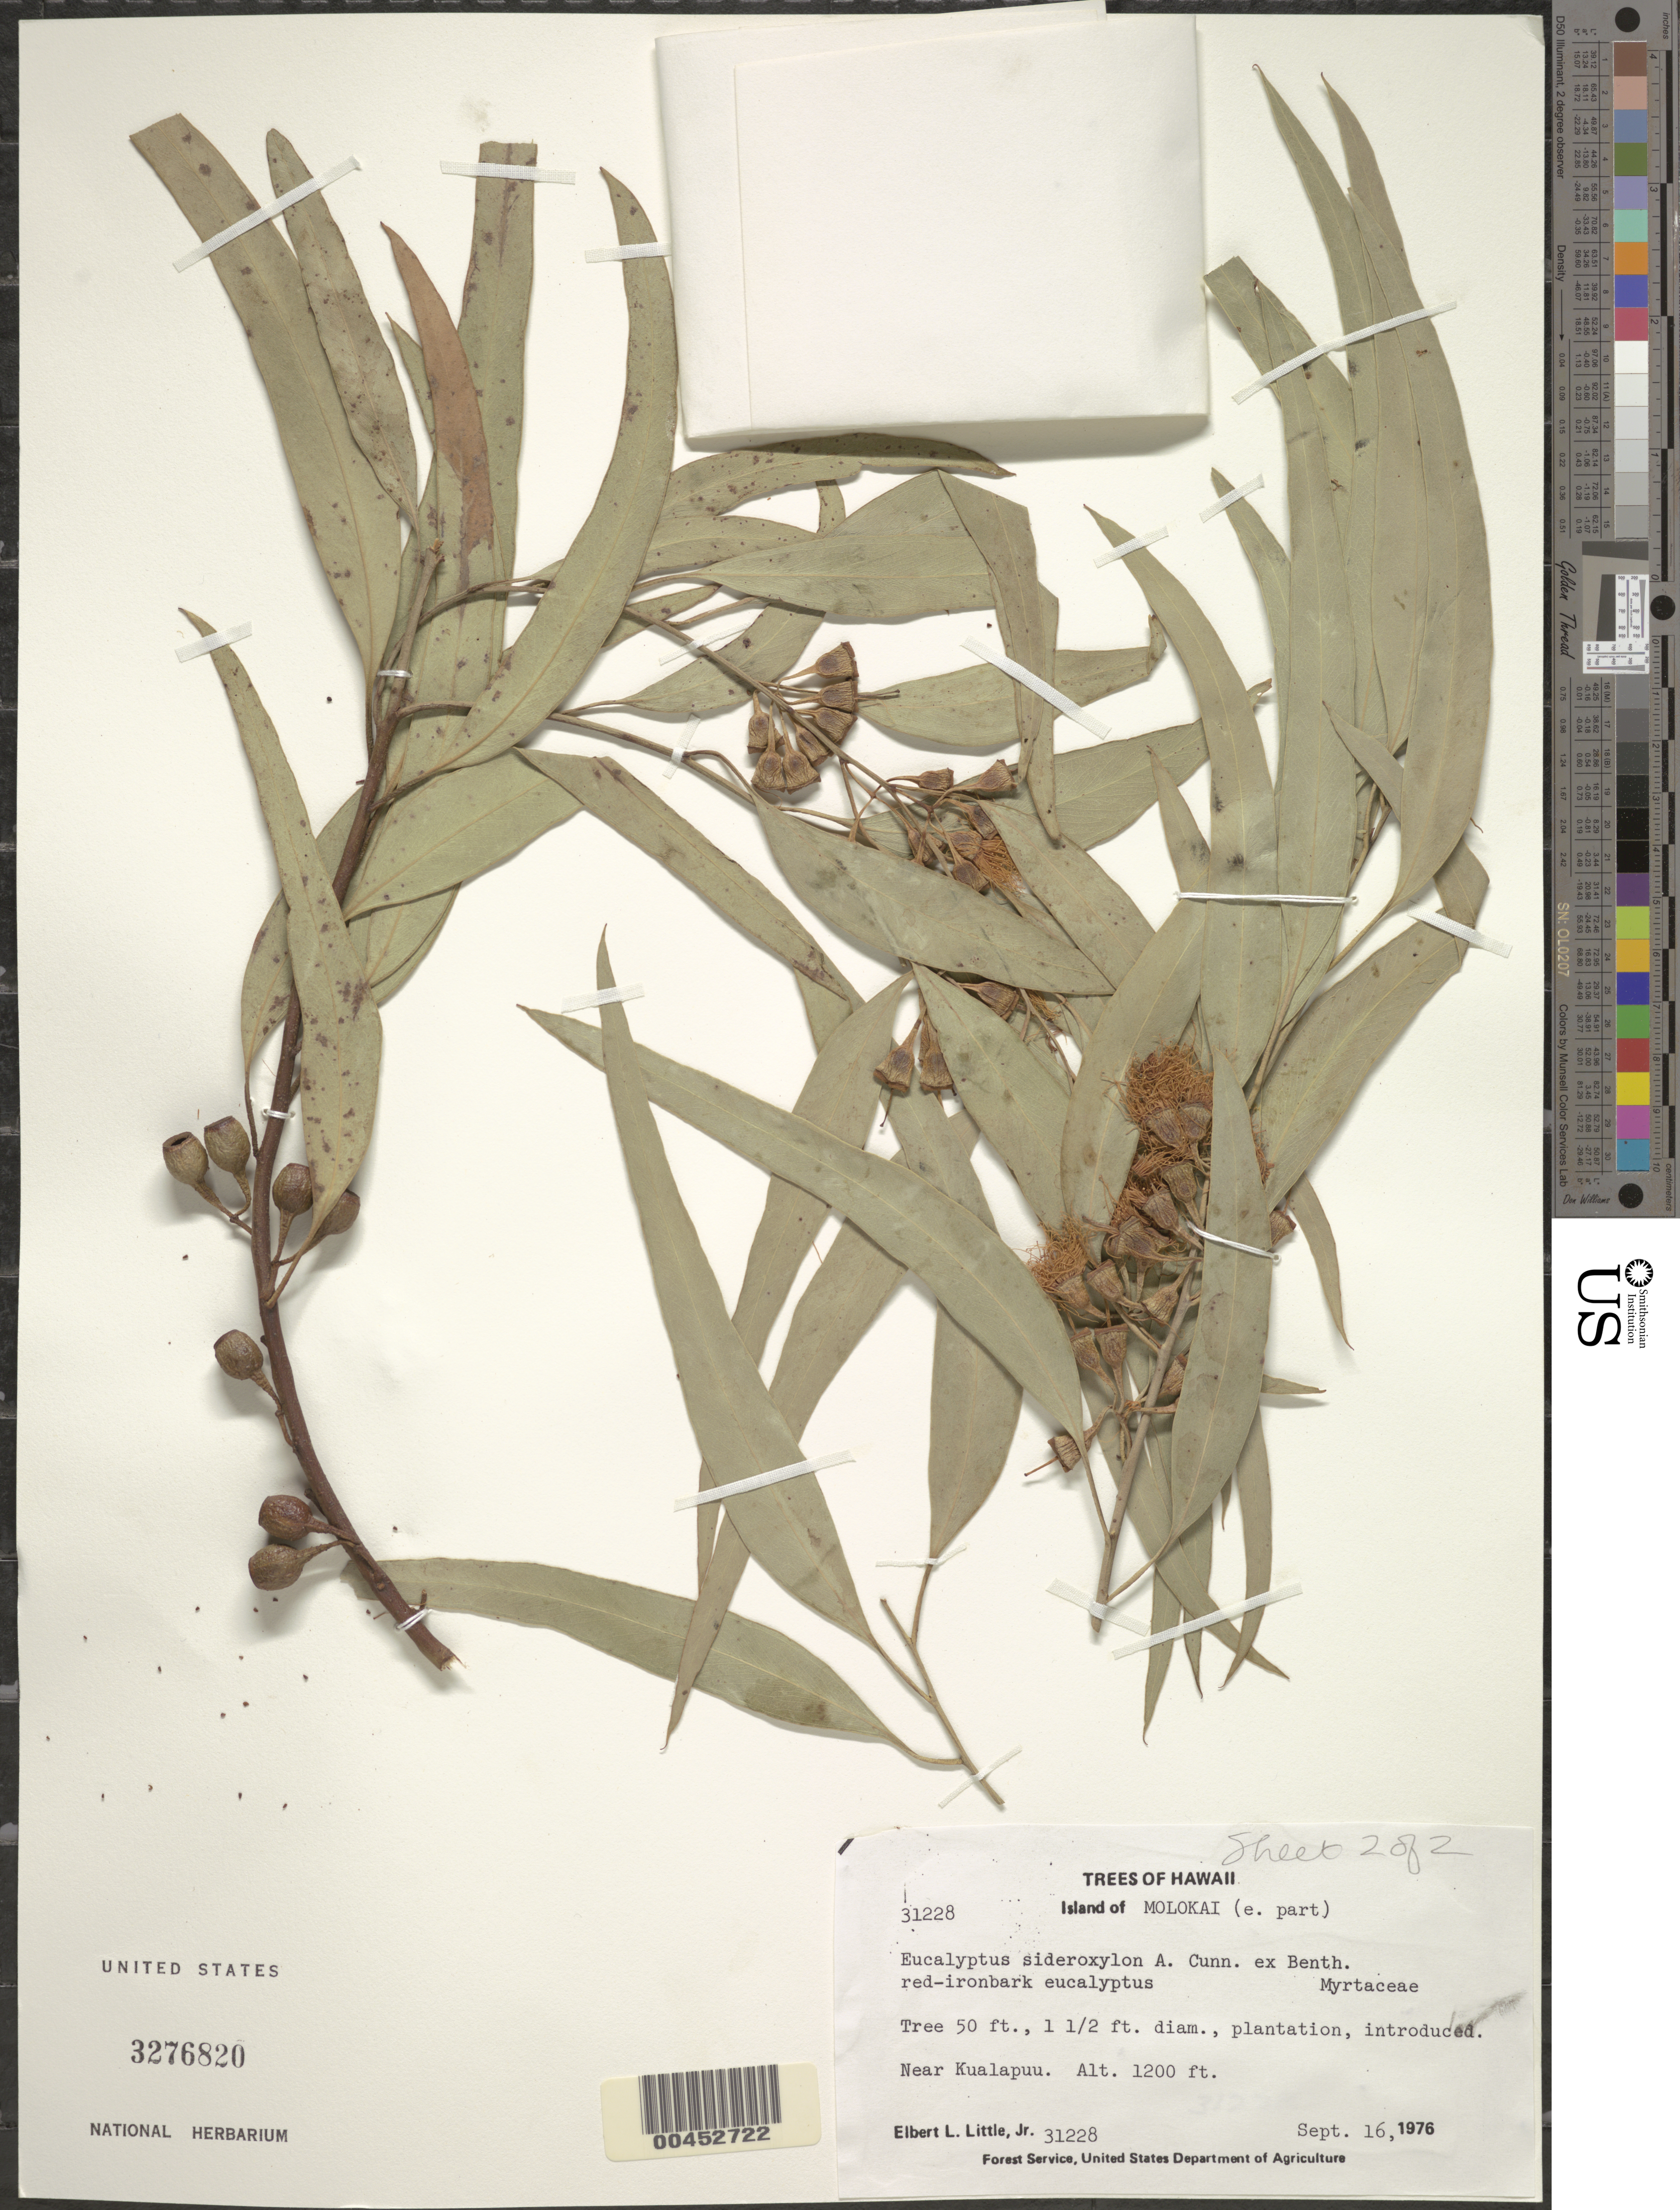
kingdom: Plantae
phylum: Tracheophyta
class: Magnoliopsida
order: Myrtales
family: Myrtaceae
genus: Eucalyptus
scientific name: Eucalyptus sideroxylon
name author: A. Cunn. ex Woolls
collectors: E. L. Little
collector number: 31228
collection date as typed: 16 Sep 1976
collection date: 1976-09-16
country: United States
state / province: Hawaii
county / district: Maui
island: Moloka'i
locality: E part of Molokai, near Kualapuu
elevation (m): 366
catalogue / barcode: US 3276820